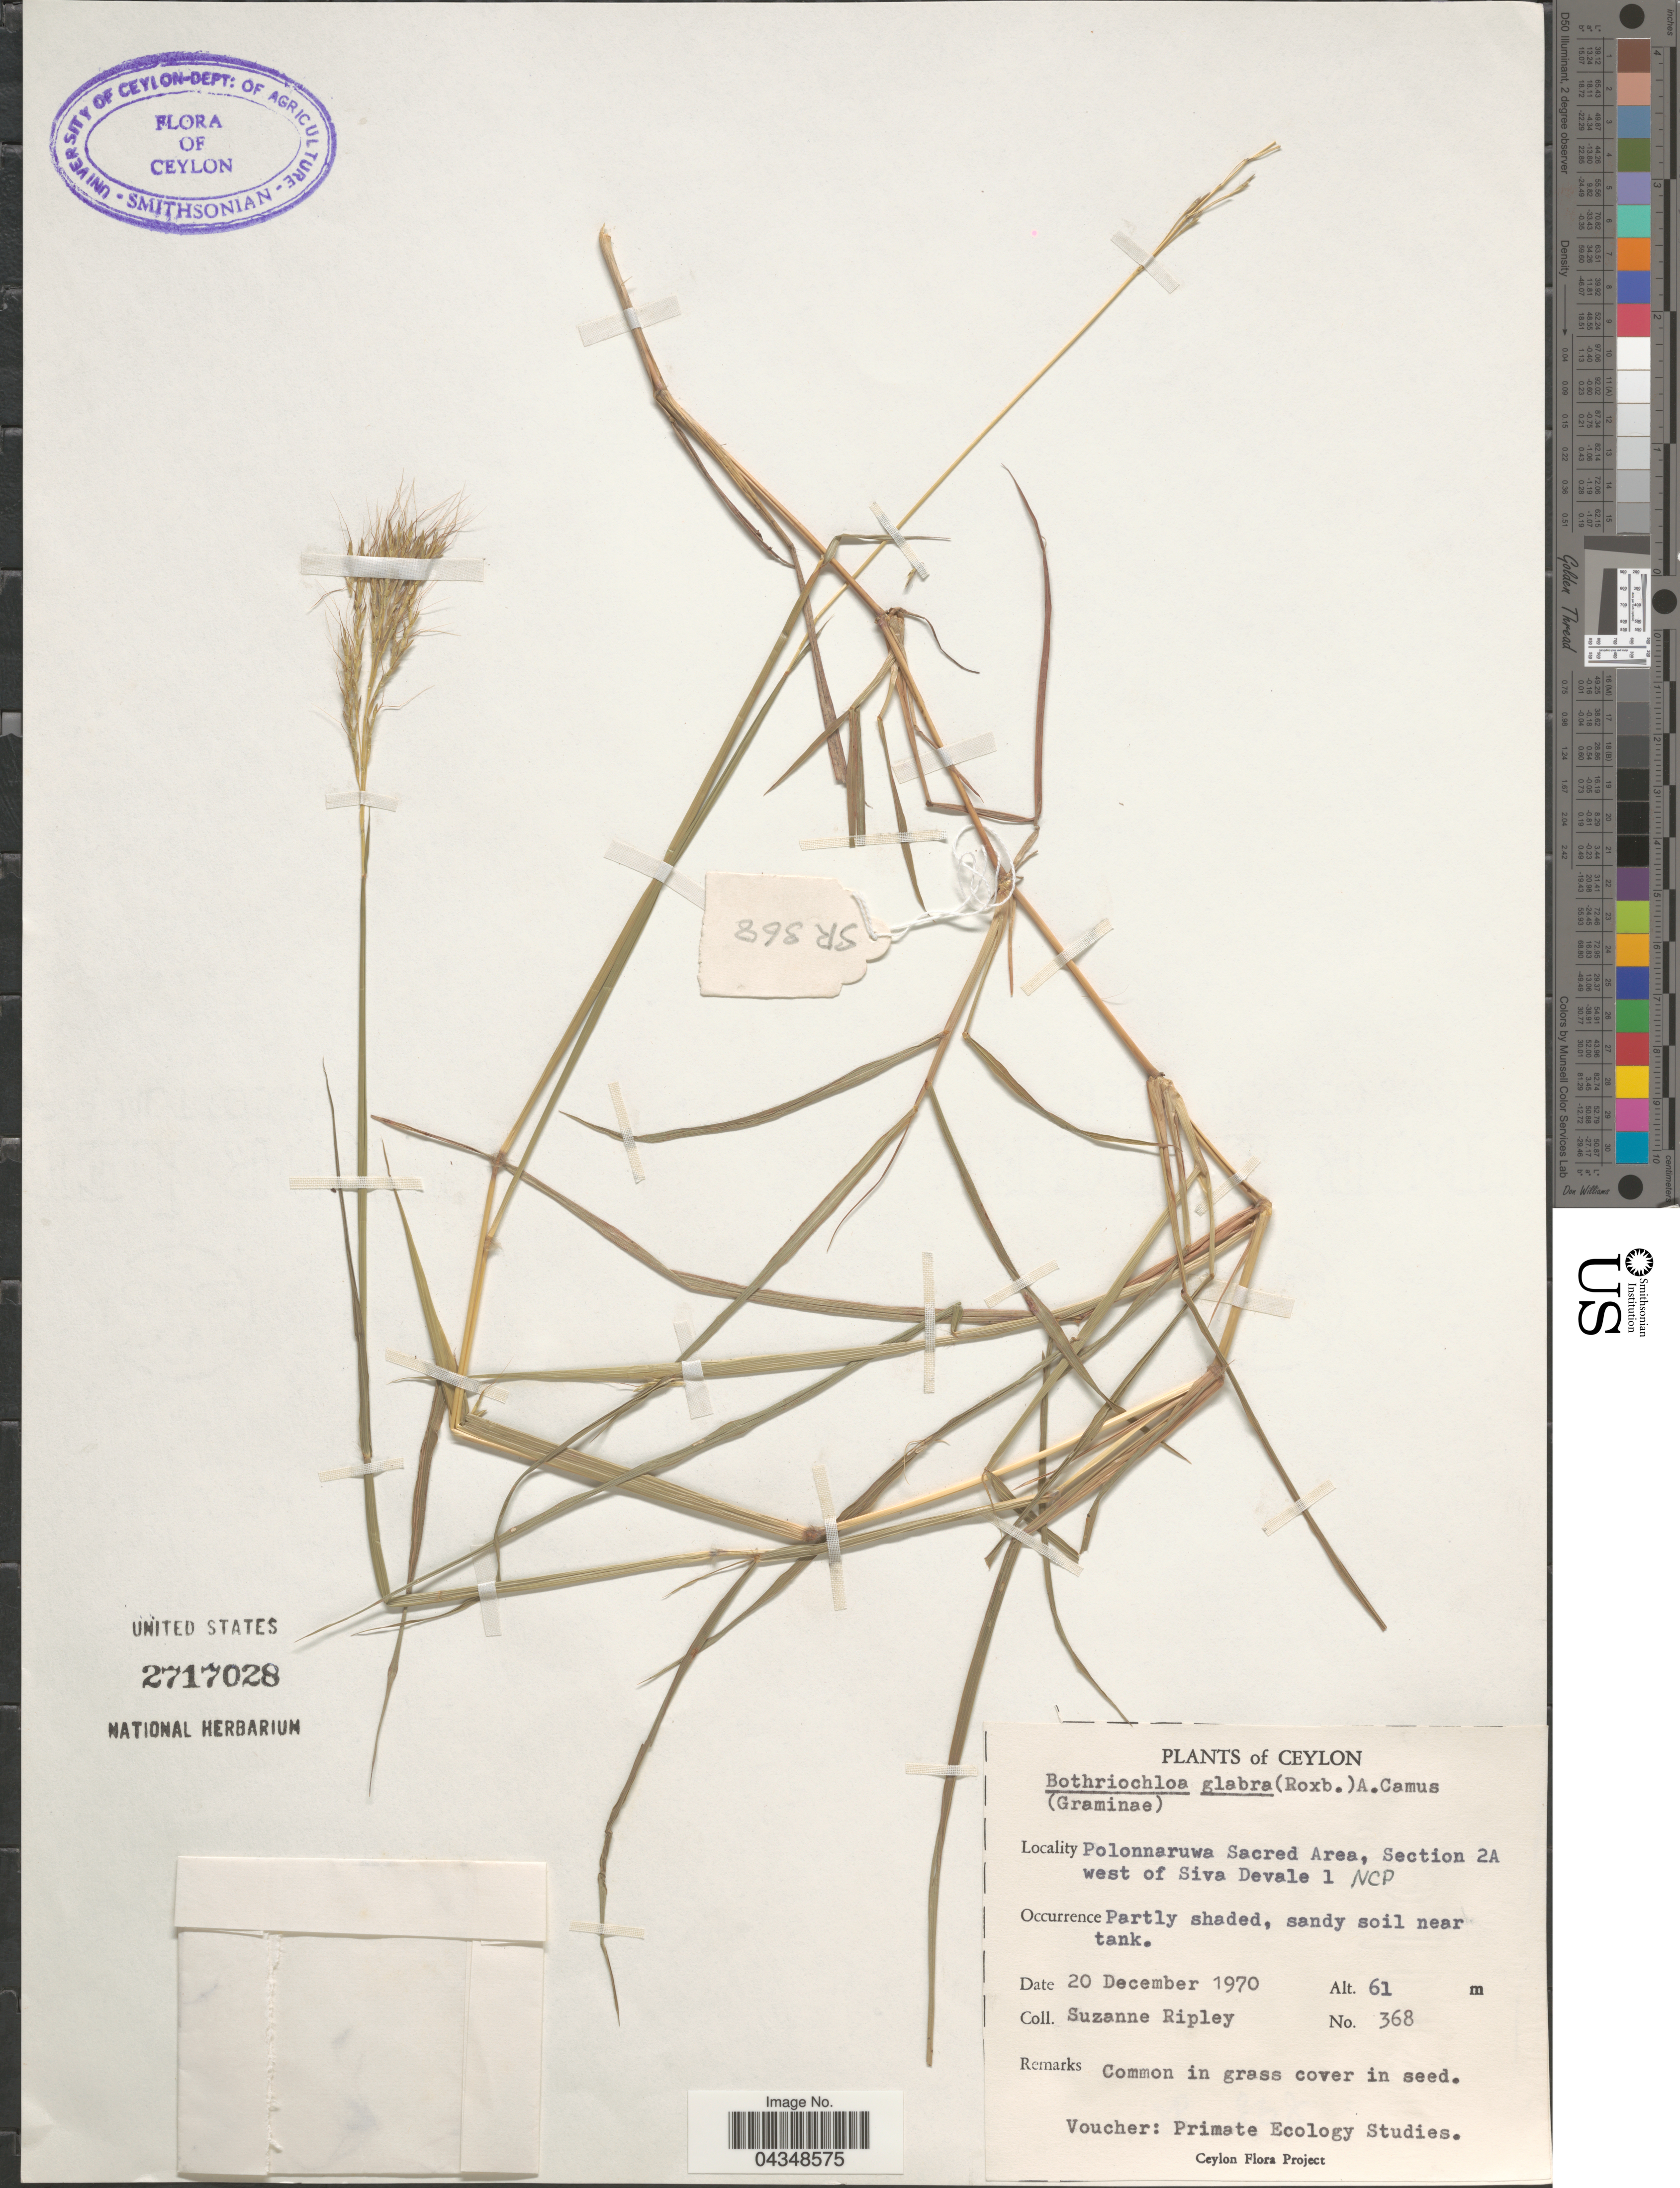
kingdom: Plantae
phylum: Tracheophyta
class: Liliopsida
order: Poales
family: Poaceae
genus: Bothriochloa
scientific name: Bothriochloa bladhii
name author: (Retz.) S.T. Blake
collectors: S. Ripley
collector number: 368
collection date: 1970-12-20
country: Sri Lanka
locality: Ceylon. Polonnaruwa Sacred Area, Section 2A west of Siva Devale 1 NCP.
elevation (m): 61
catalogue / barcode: US 2717028